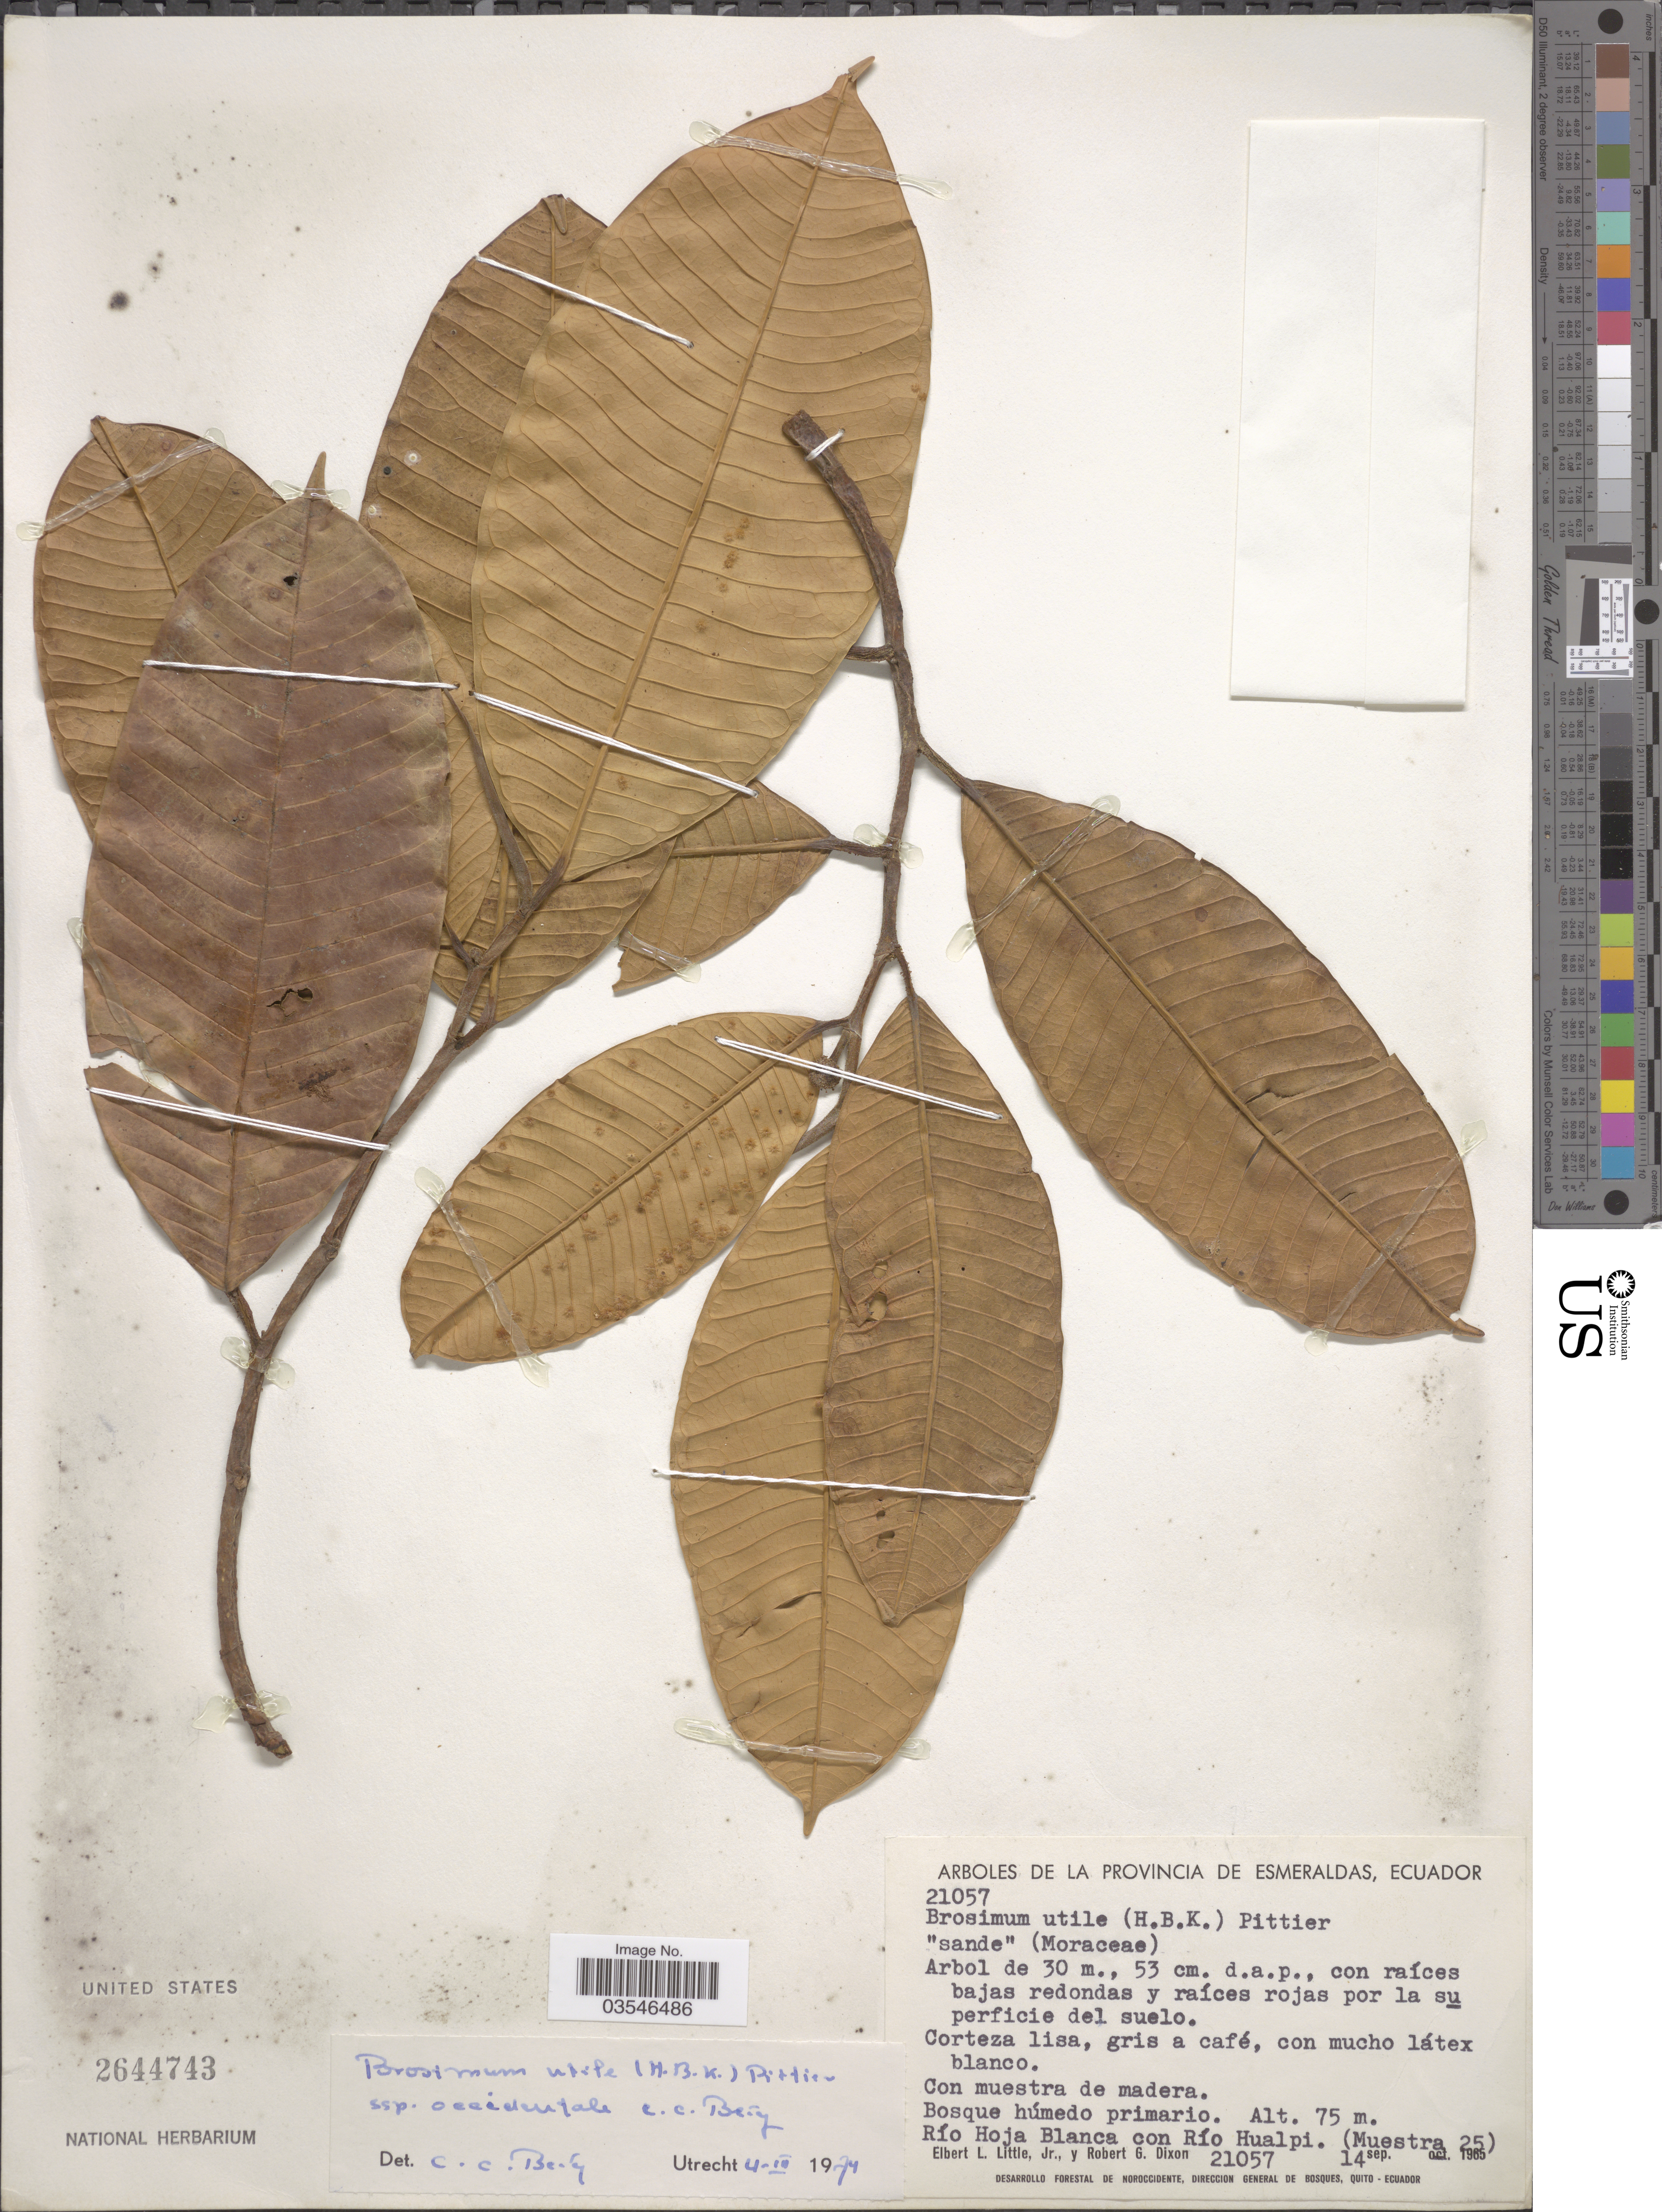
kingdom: Plantae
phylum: Tracheophyta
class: Magnoliopsida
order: Rosales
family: Moraceae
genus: Brosimum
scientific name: Brosimum utile subsp. ovatifolium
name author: (Ducke) C.C. Berg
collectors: E. L. Little & R. G. Dixon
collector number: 21057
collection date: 1965-09-14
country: Ecuador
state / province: Esmeraldas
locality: Río Hoja Blanca con Río Hualpi. (Muestra 25).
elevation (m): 75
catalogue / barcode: US 2644743